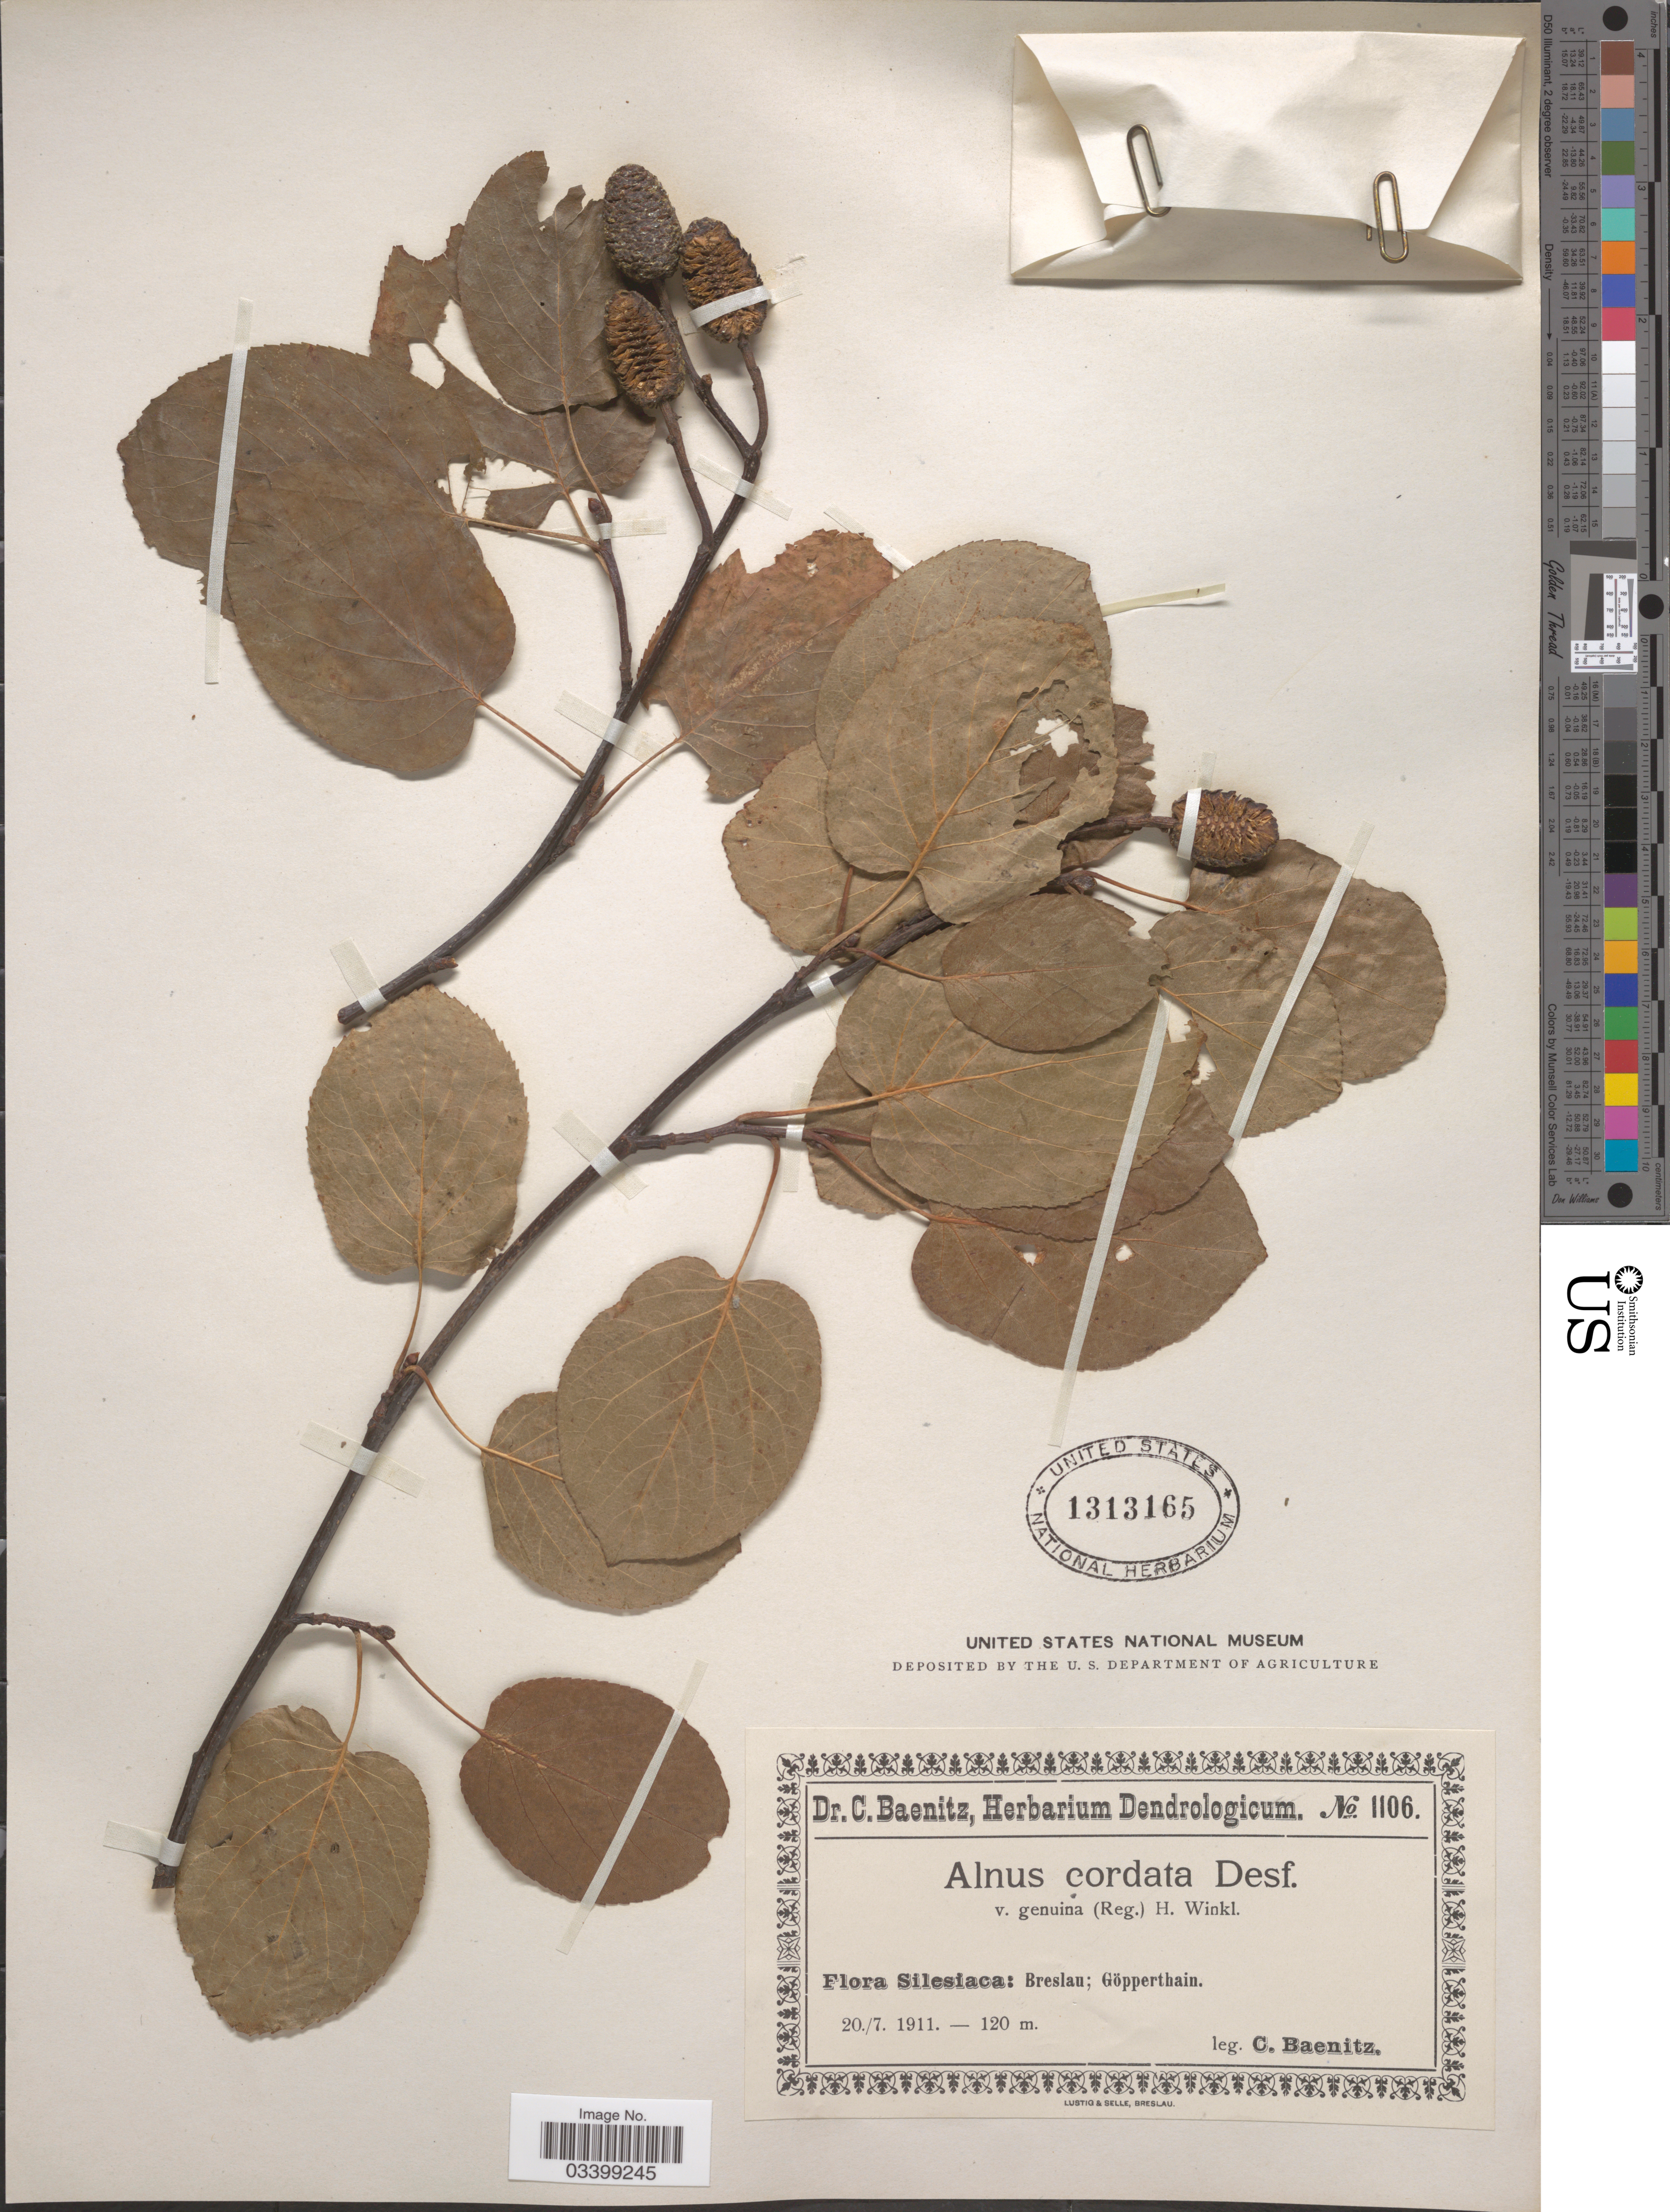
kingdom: Plantae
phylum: Tracheophyta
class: Magnoliopsida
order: Fagales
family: Betulaceae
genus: Alnus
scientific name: Alnus cordata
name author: (Loisel.) Duby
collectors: C. G. Baenitz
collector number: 1106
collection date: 1911-07-20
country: Poland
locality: Silesiaca: Breslau; Göpperthain.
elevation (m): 120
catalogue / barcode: US 1313165